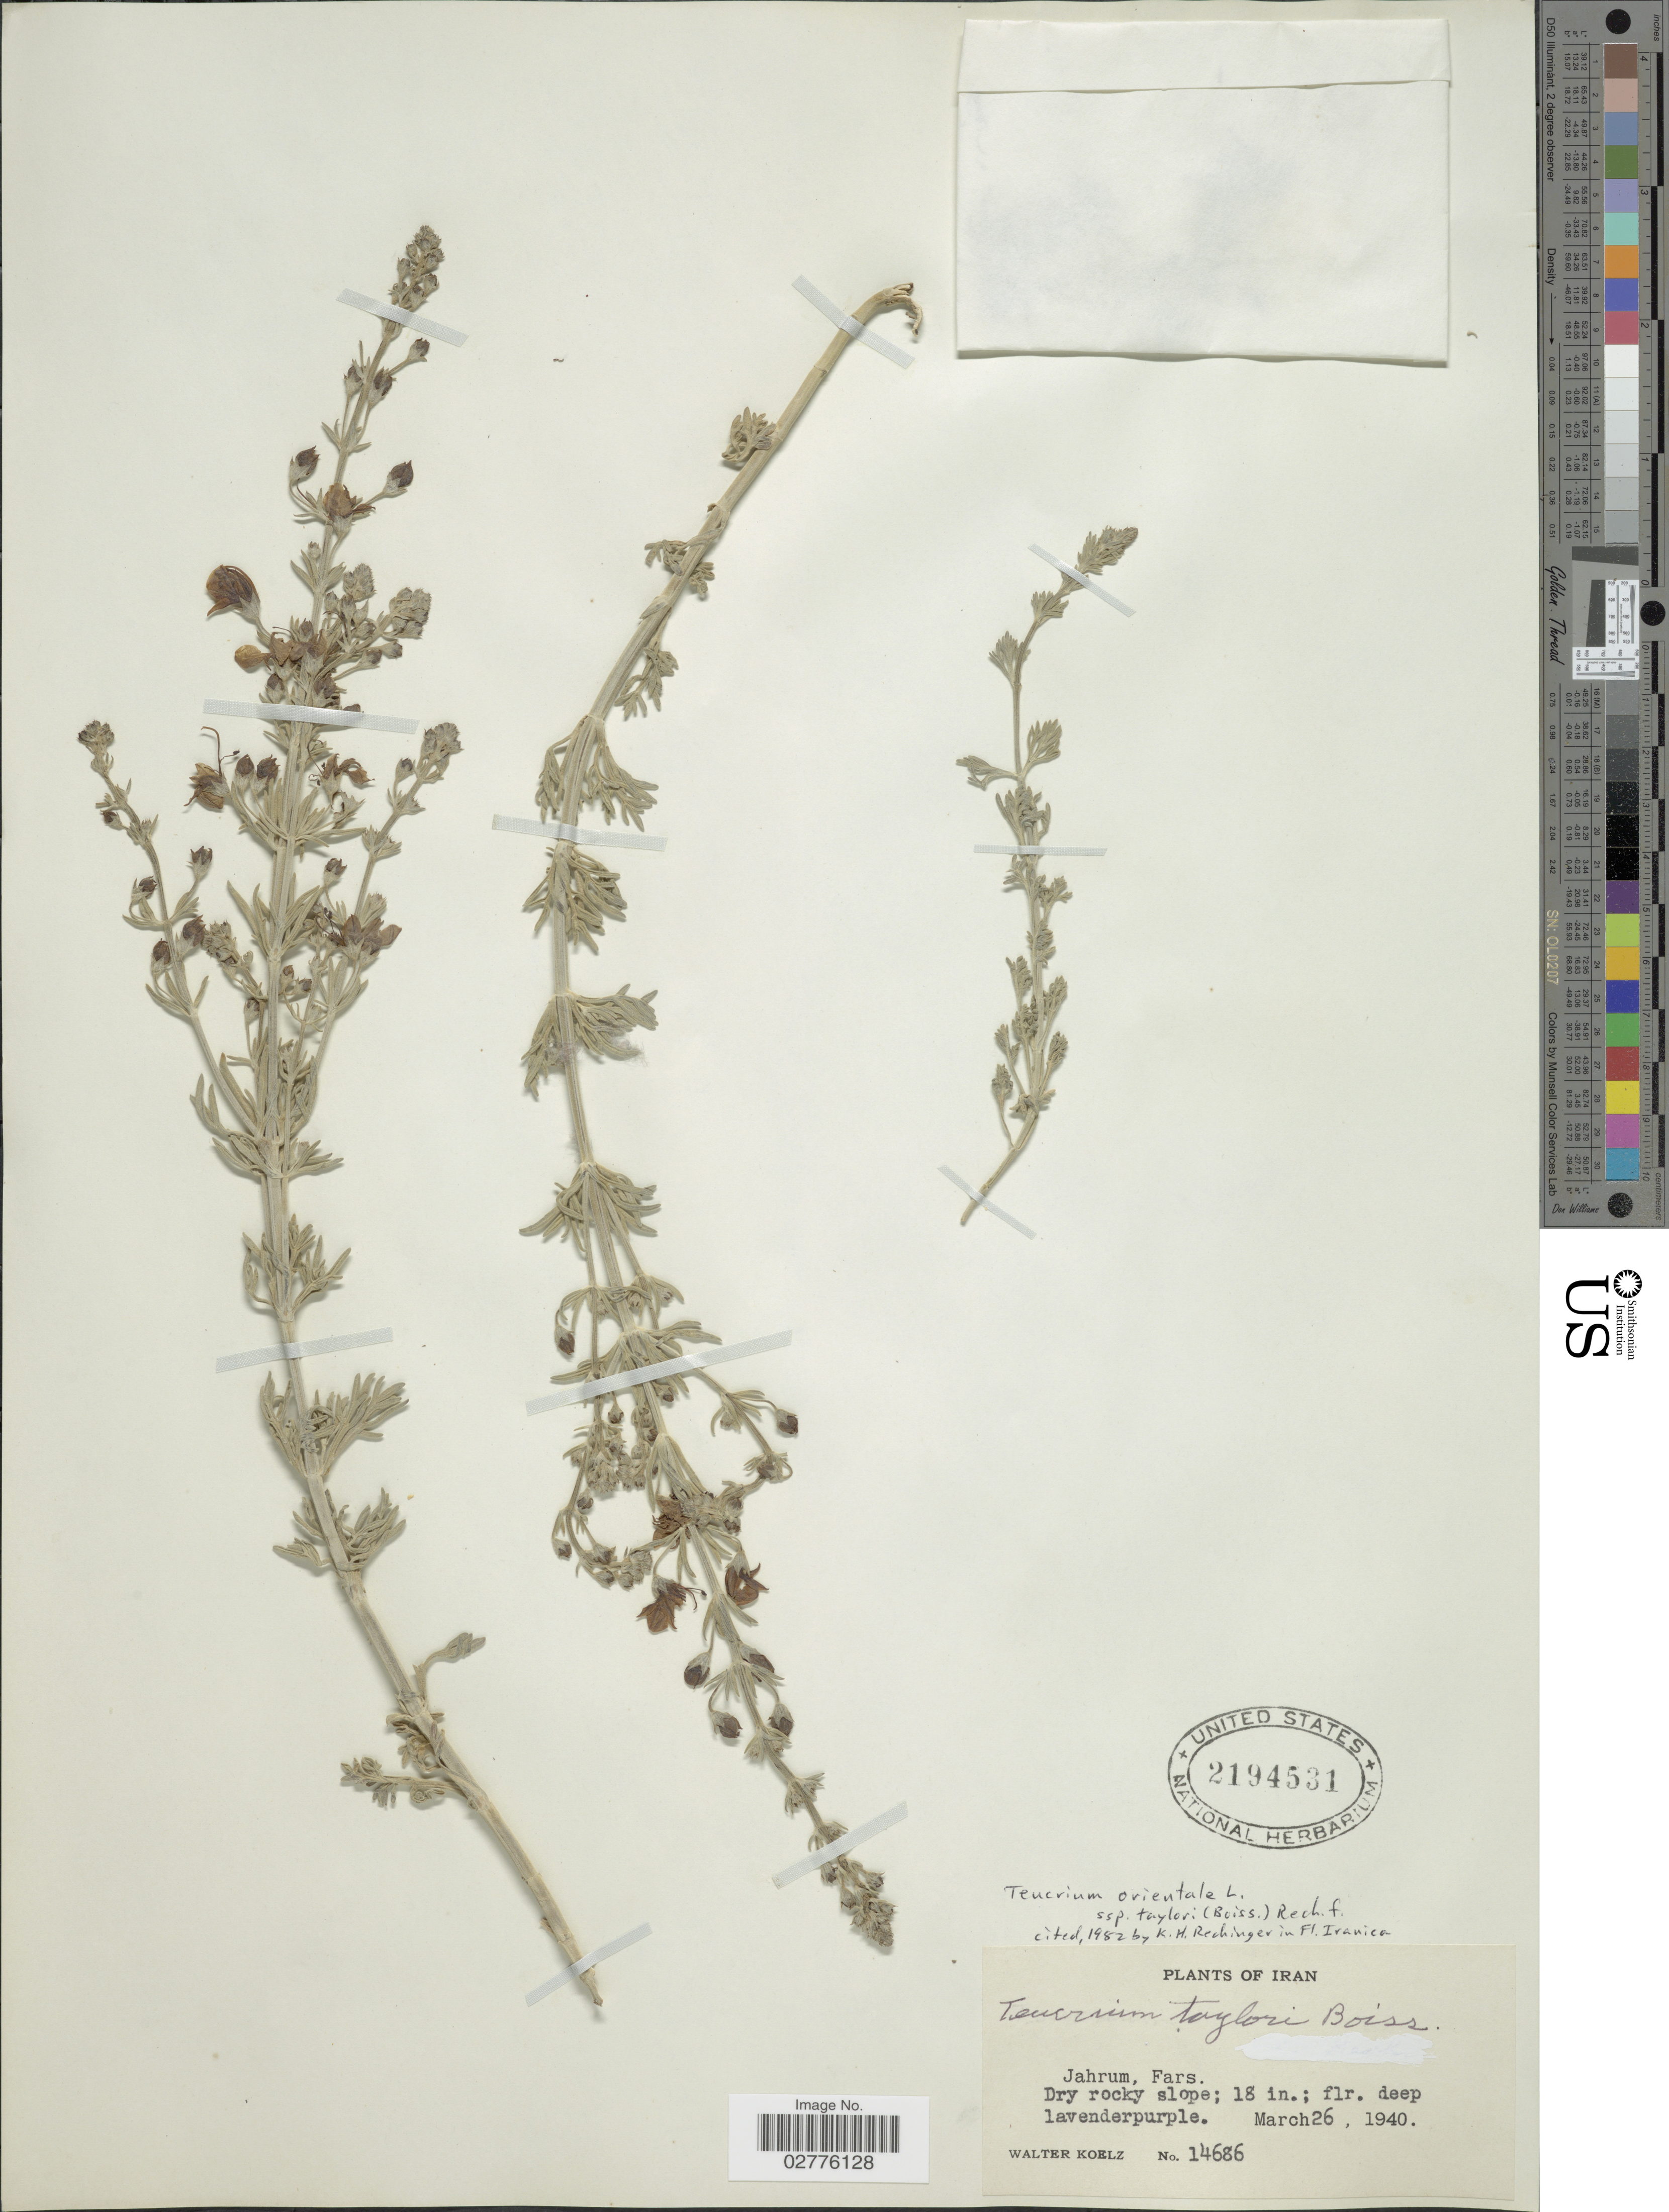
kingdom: Plantae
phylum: Tracheophyta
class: Magnoliopsida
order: Lamiales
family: Lamiaceae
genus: Teucrium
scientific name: Teucrium orientale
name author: L.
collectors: W. N. Koelz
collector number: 14686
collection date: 1940-03-26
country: Iran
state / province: Fars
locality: Jahrum.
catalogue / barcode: US 2194531